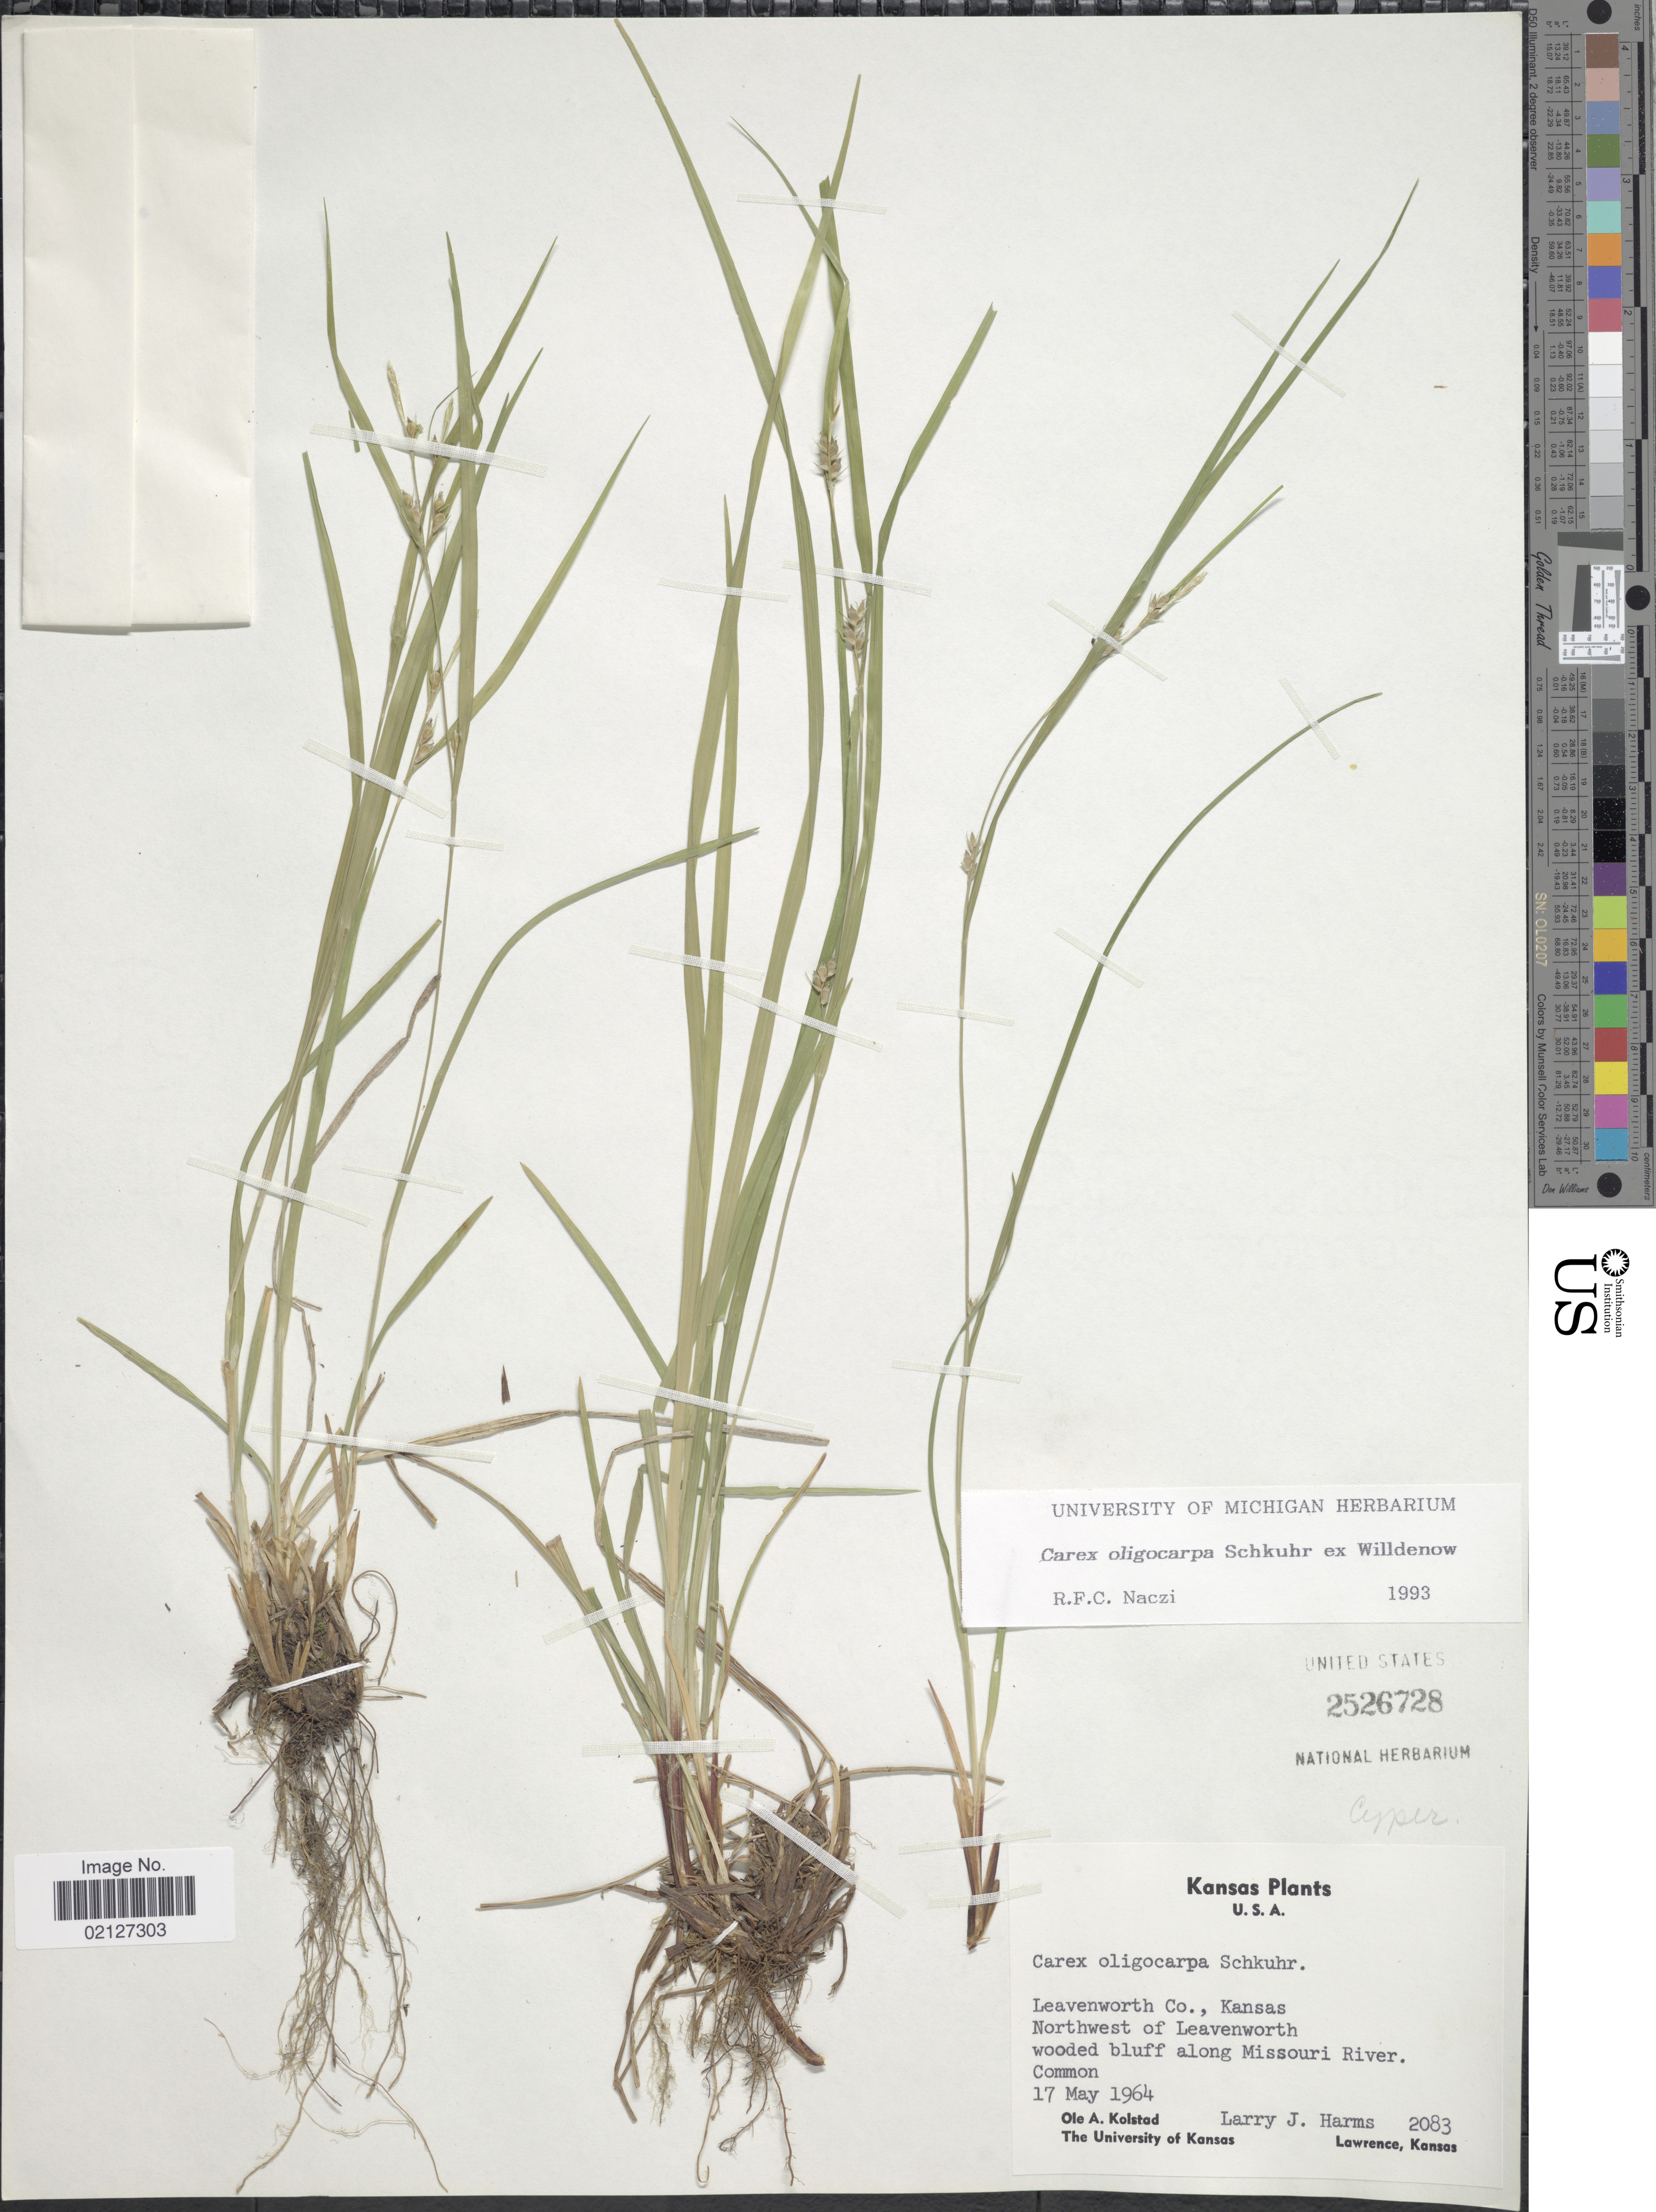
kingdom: Plantae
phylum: Tracheophyta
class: Liliopsida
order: Poales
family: Cyperaceae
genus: Carex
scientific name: Carex oligocarpa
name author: Willd.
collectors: L. Harms & O. Kolstad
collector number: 2083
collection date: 1964-05-17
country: United States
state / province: Kansas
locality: Leavenworth Co., northwest of Leavenworth, wooded bluff along Missouri River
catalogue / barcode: US 2526728